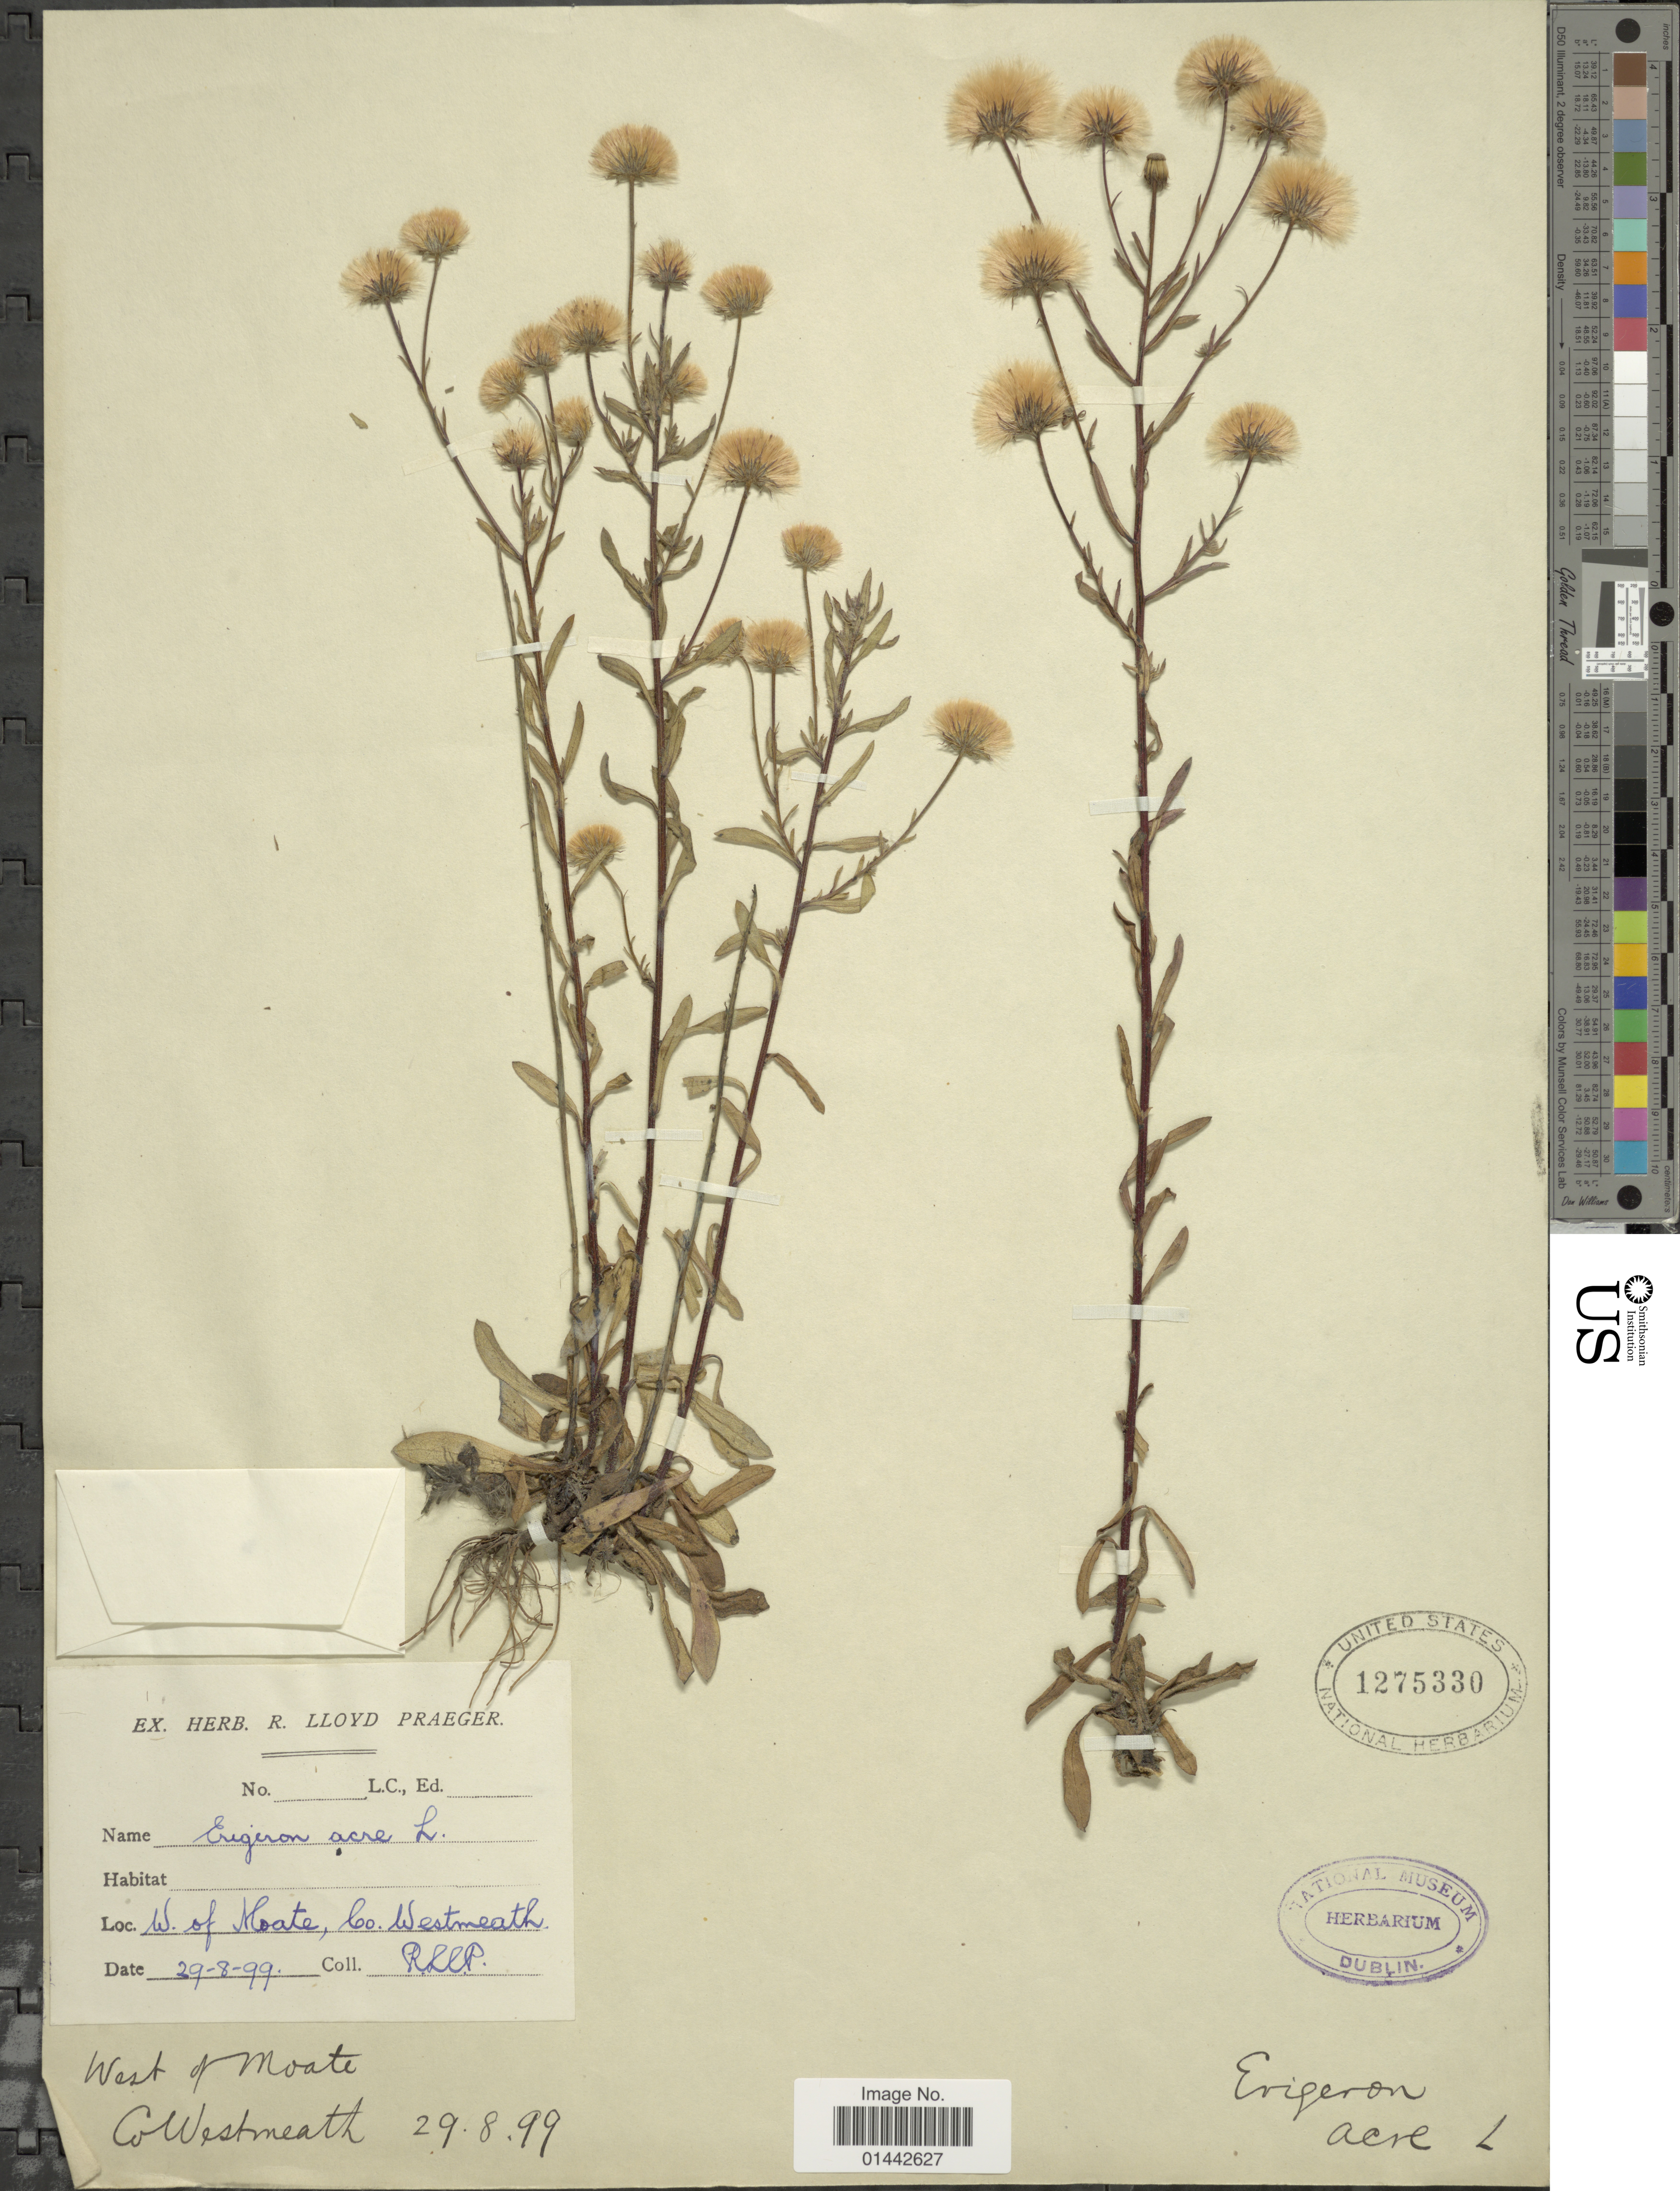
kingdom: Plantae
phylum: Tracheophyta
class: Magnoliopsida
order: Asterales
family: Asteraceae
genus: Erigeron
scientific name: Erigeron acris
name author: L.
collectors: R. Praeger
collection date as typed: Transcribed d/m/y: 29/8/99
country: Ireland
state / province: Leinster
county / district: Westmeath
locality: W. of Moate, Co. Westmeath.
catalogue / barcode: US 1275330